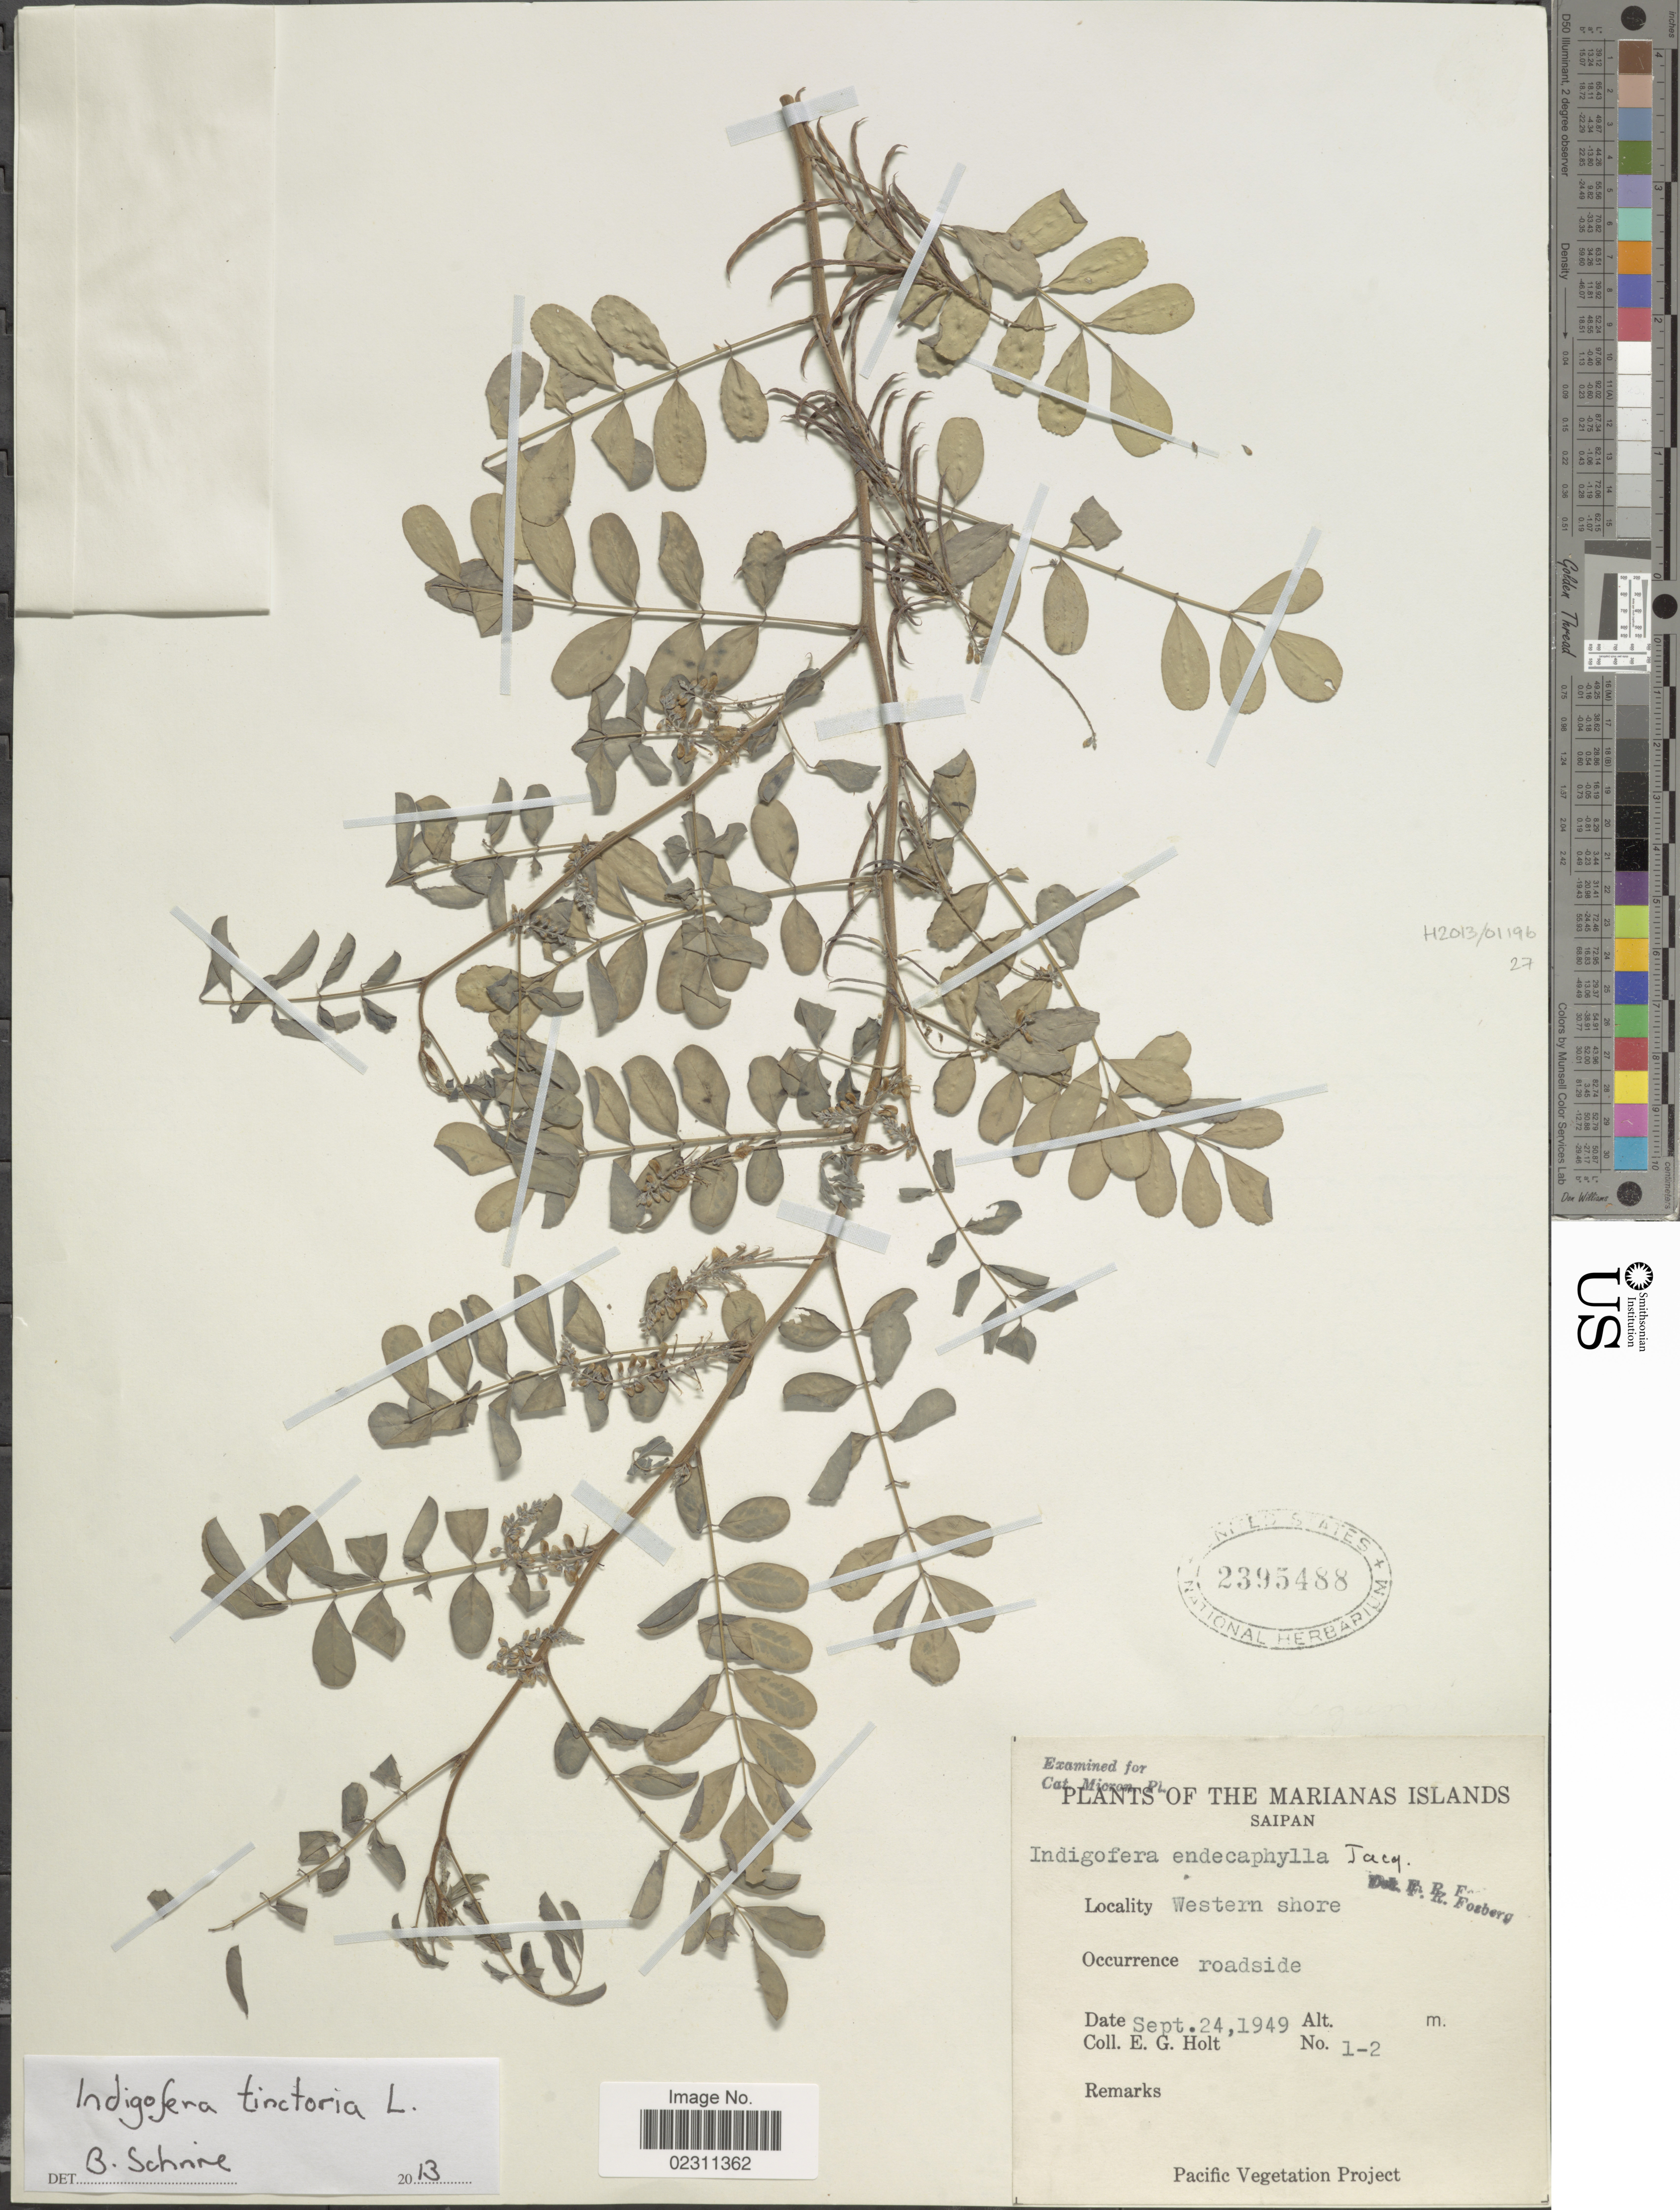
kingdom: Plantae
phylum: Tracheophyta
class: Magnoliopsida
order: Fabales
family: Fabaceae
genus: Indigofera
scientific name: Indigofera tinctoria sensu Naves non L.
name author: Naves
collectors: E. G. Holt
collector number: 1-2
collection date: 1949-09-24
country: Northern Mariana Islands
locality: Marianas Islands. Saipan. Western shore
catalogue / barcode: US 2395488